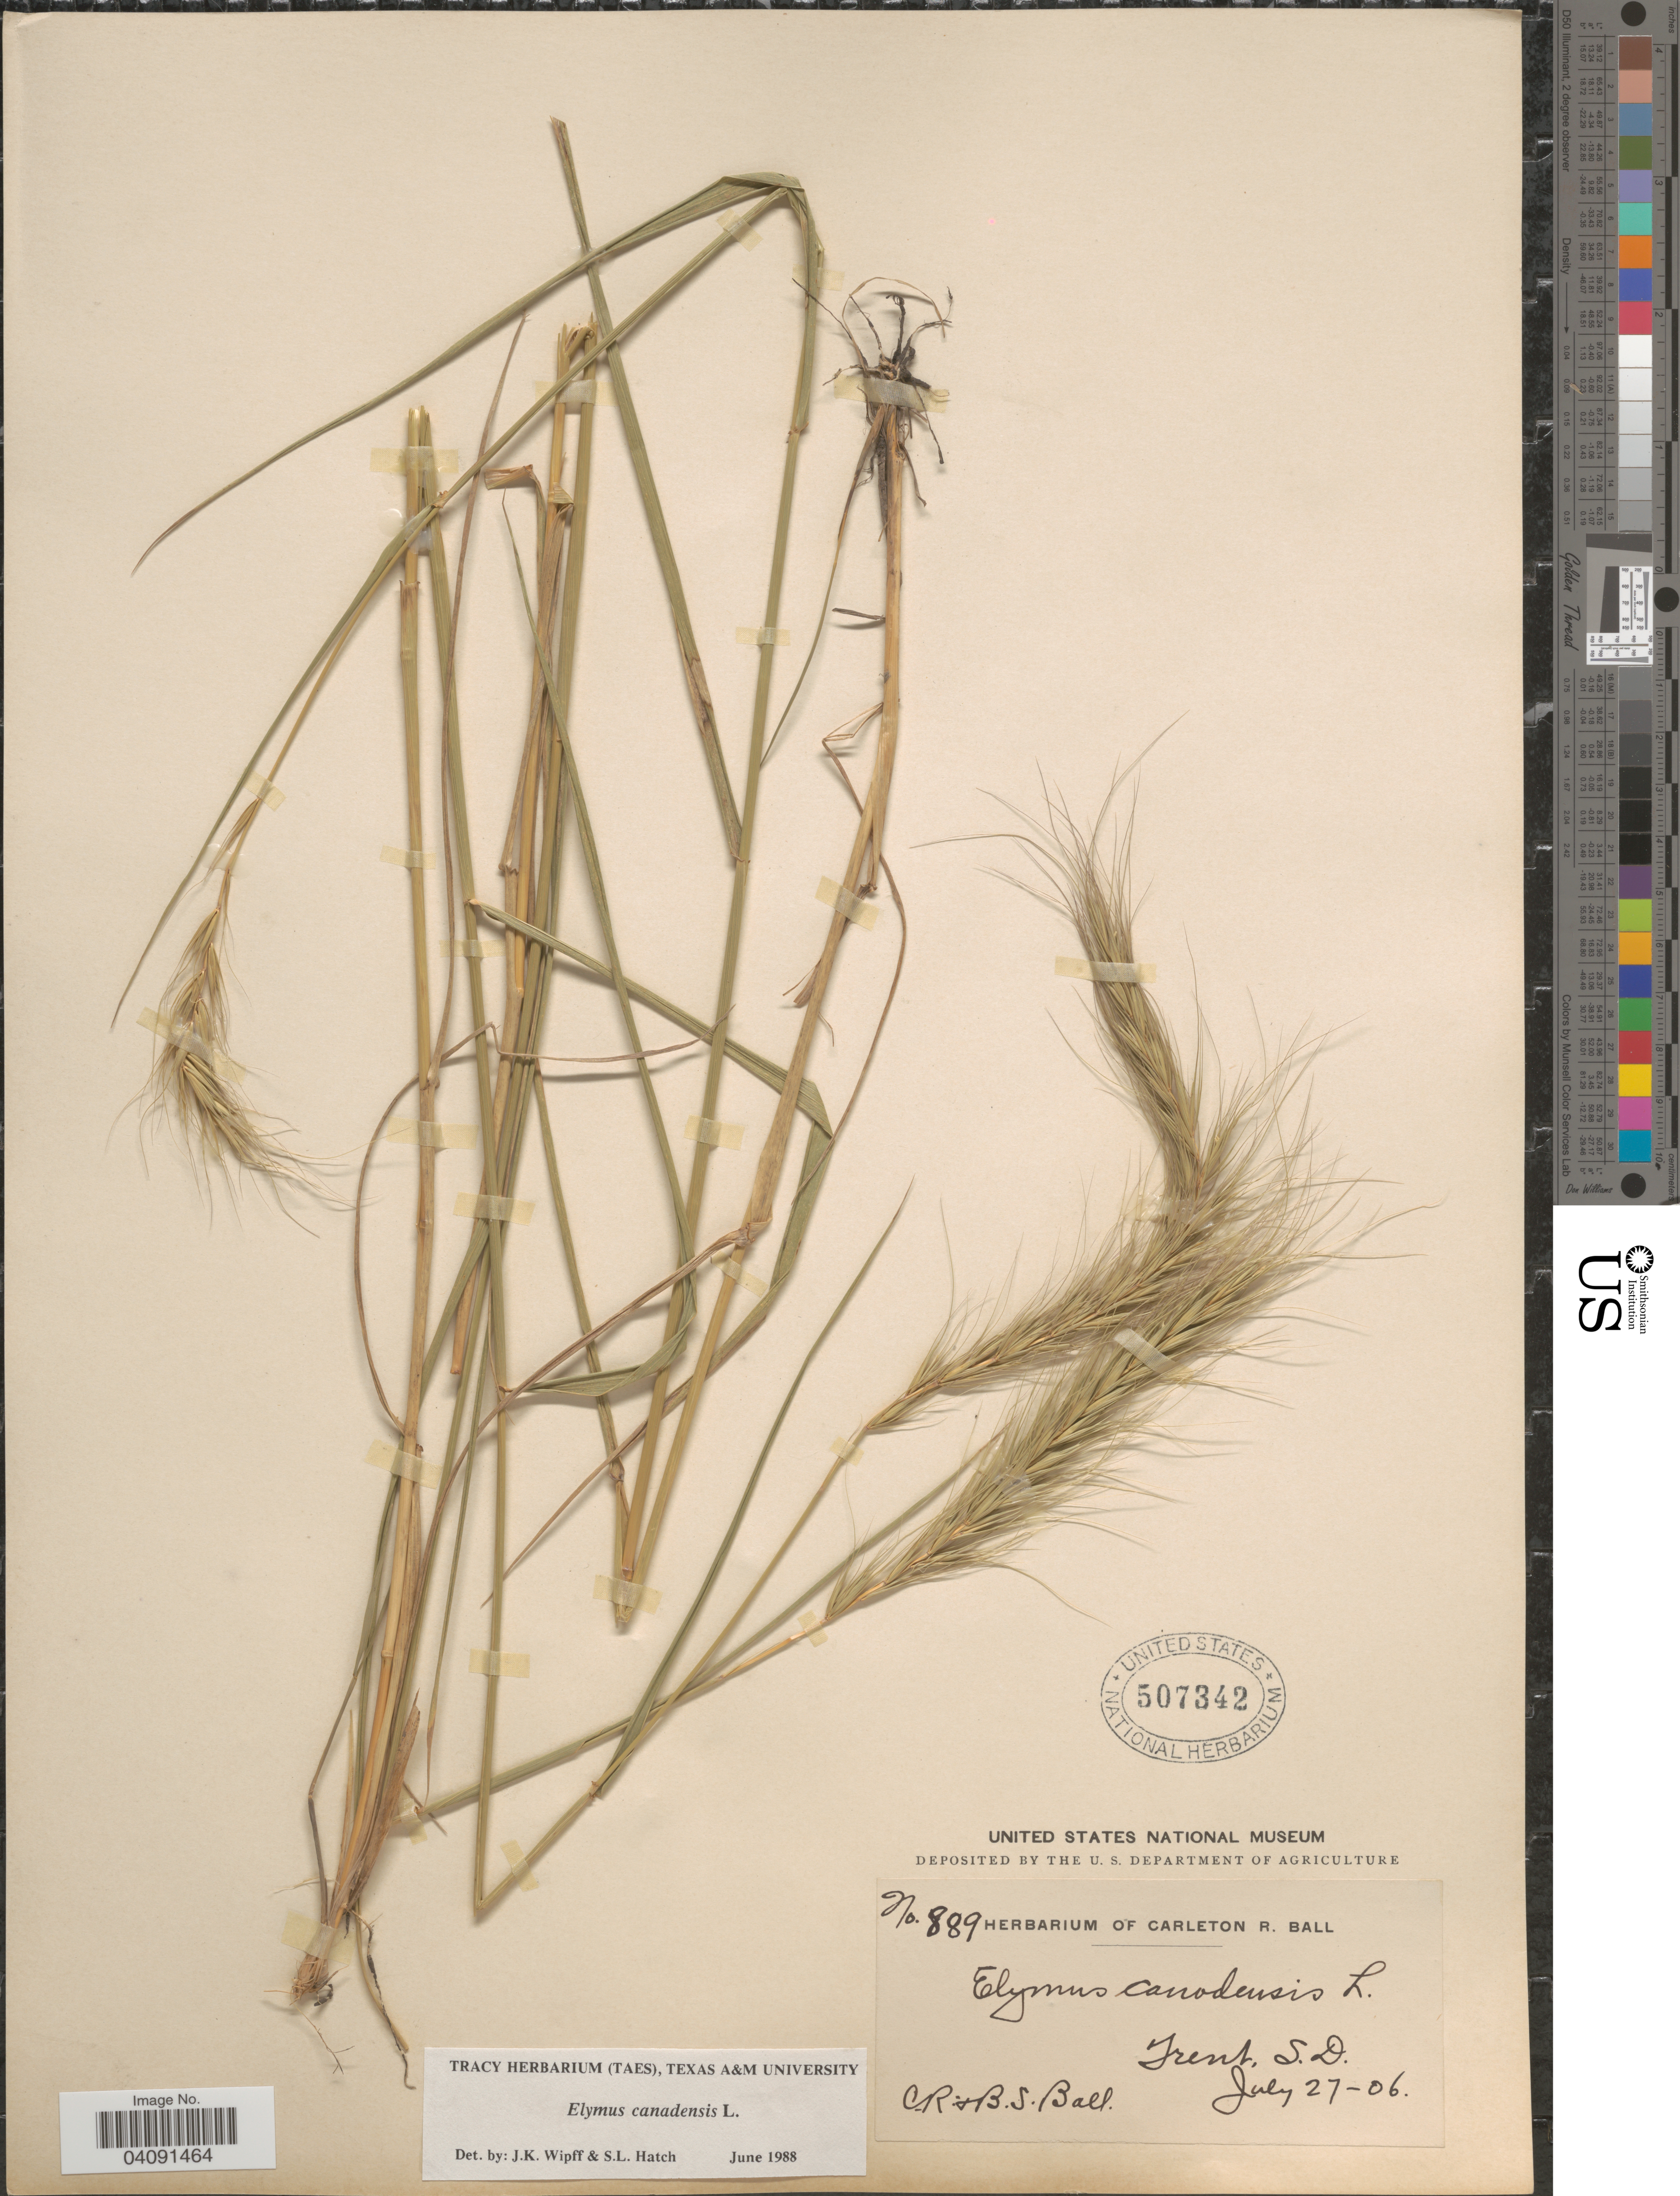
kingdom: Plantae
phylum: Tracheophyta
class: Liliopsida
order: Poales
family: Poaceae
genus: Elymus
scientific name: Elymus canadensis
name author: L.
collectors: C. R. Ball & B. S. Ball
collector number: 889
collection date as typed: Transcribed d/m/y: 27/7/6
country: United States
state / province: South Dakota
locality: Trent.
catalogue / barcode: US 507342